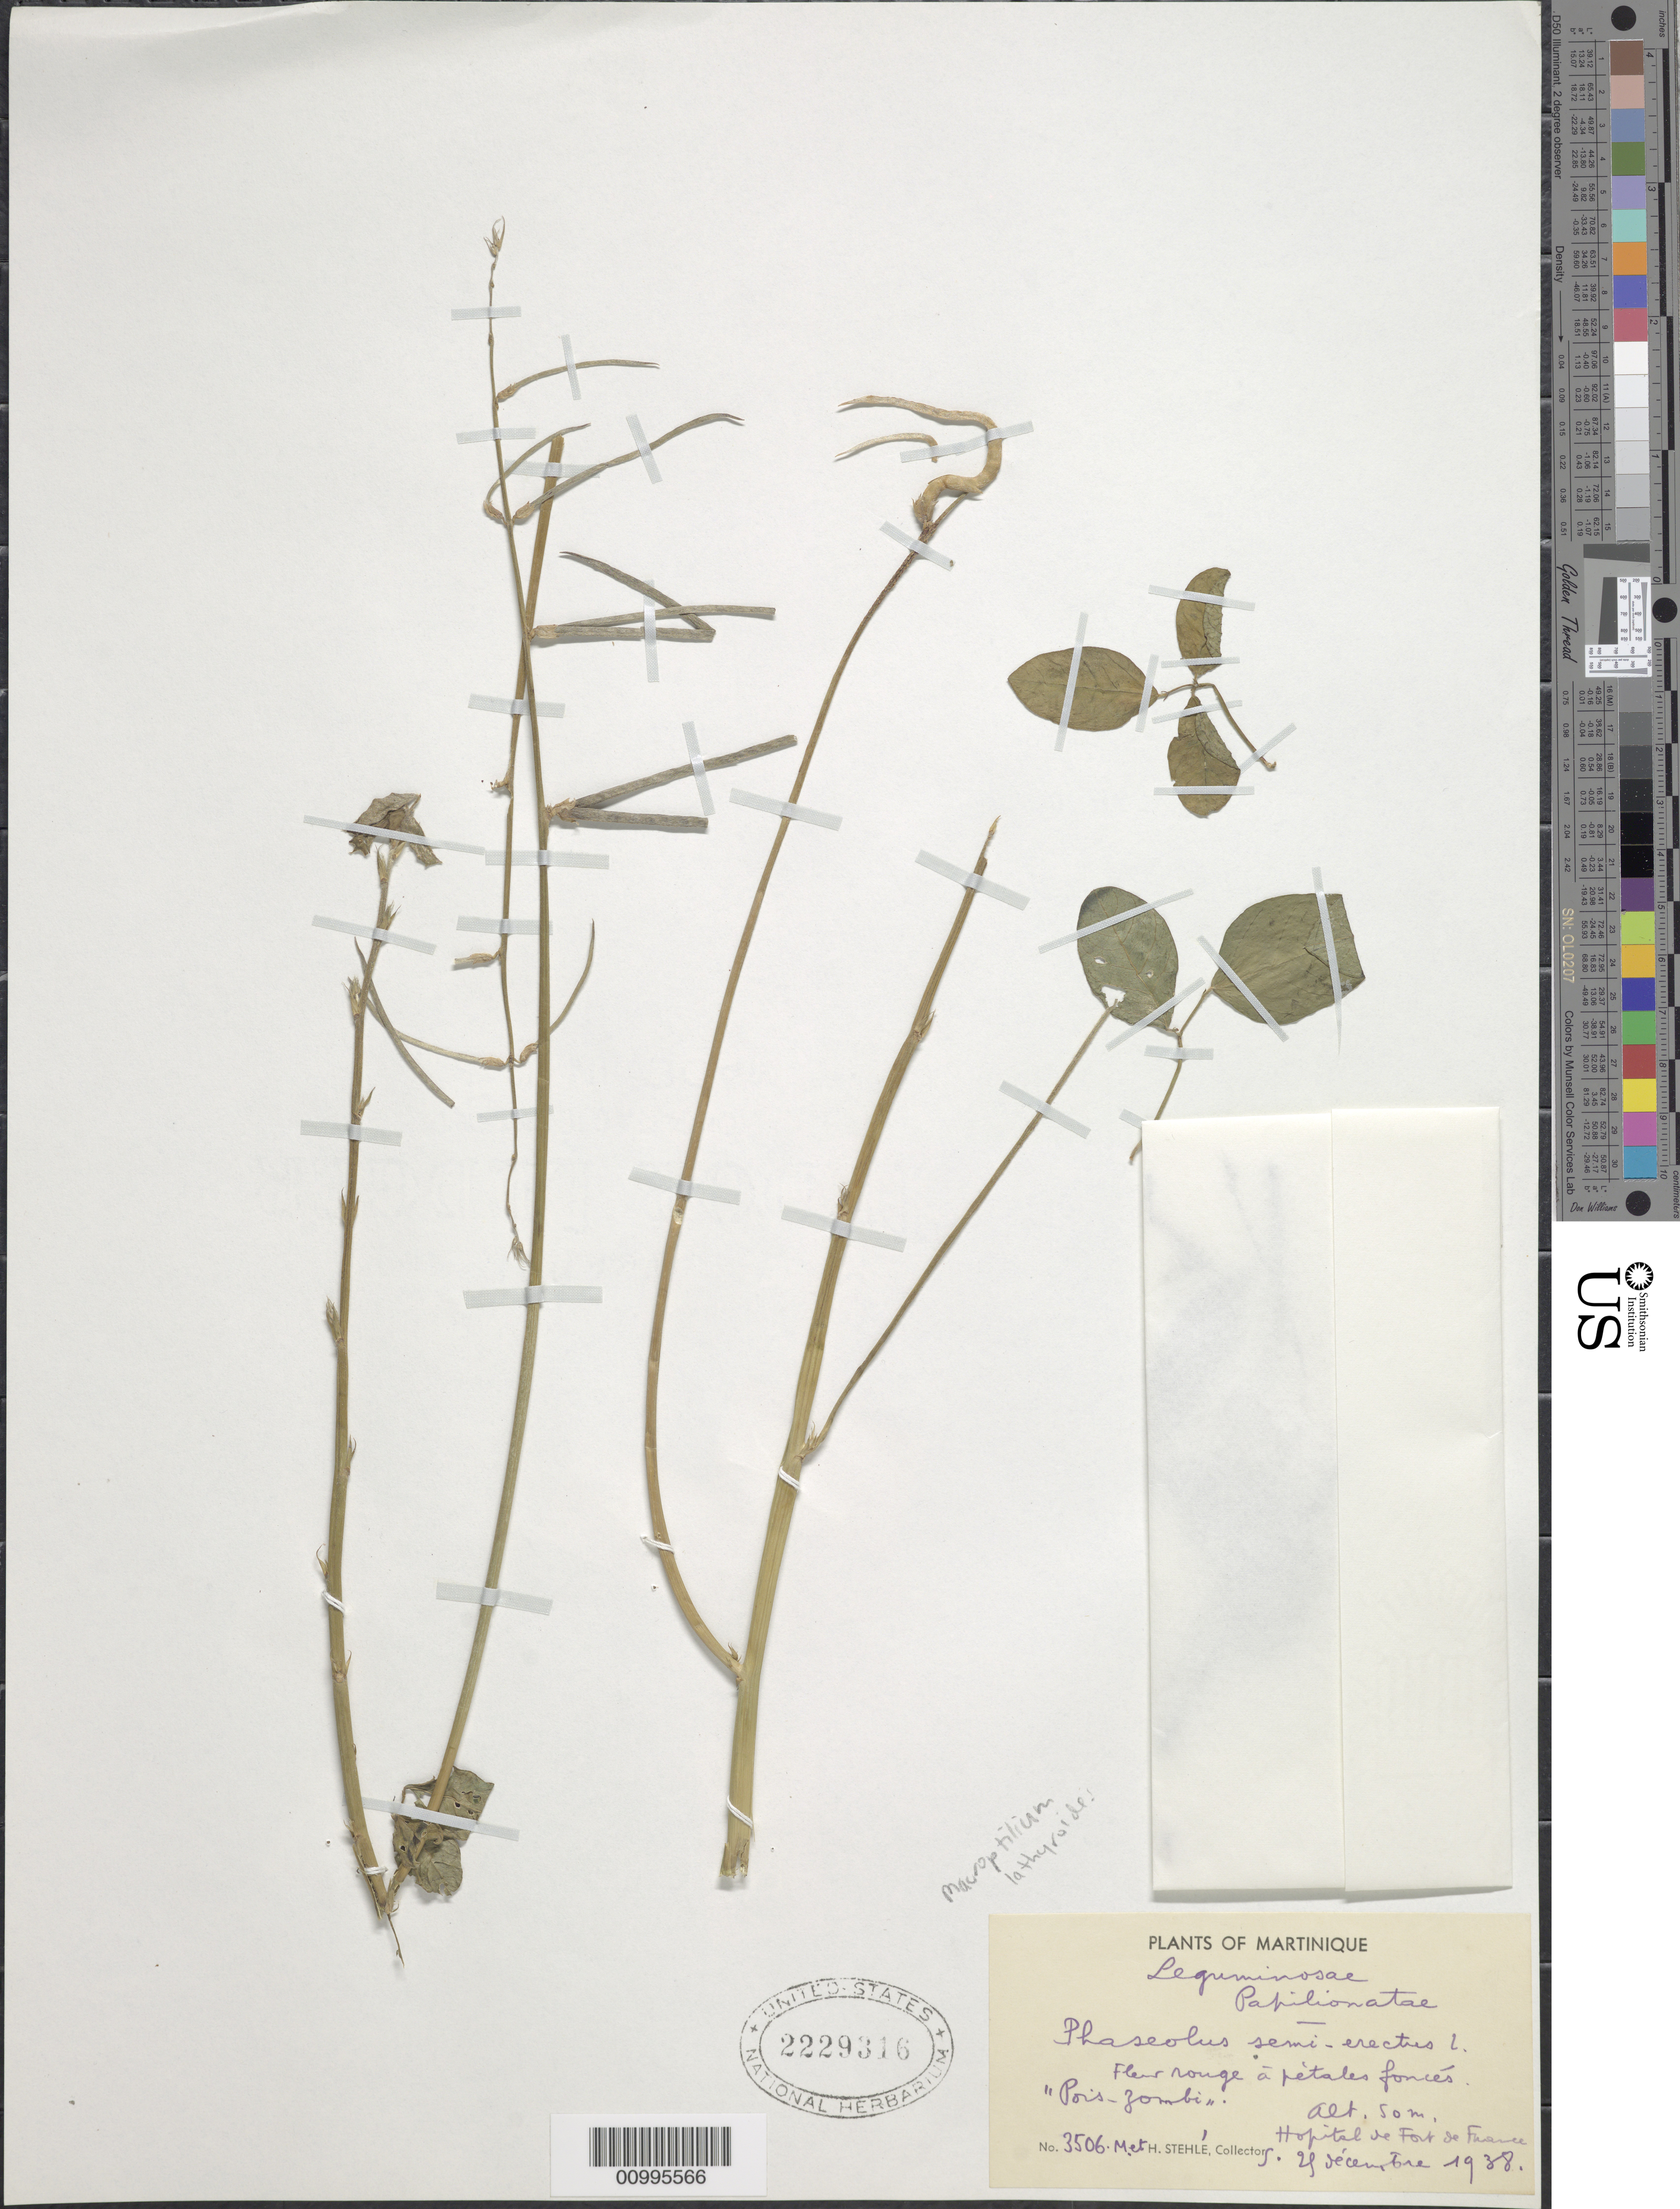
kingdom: Plantae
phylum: Tracheophyta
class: Magnoliopsida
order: Fabales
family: Fabaceae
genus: Macroptilium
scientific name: Macroptilium lathyroides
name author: (L.) Urb.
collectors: H. Stehlé & M. Stehlé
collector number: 3506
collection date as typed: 04 Dec 1938 or 21 Dec 1938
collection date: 1938-12-04 or 1938-12-21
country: Martinique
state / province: Fort-de-France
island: Martinique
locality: Hospital Fort of France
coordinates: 0 N, 0 E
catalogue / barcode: US 2229316